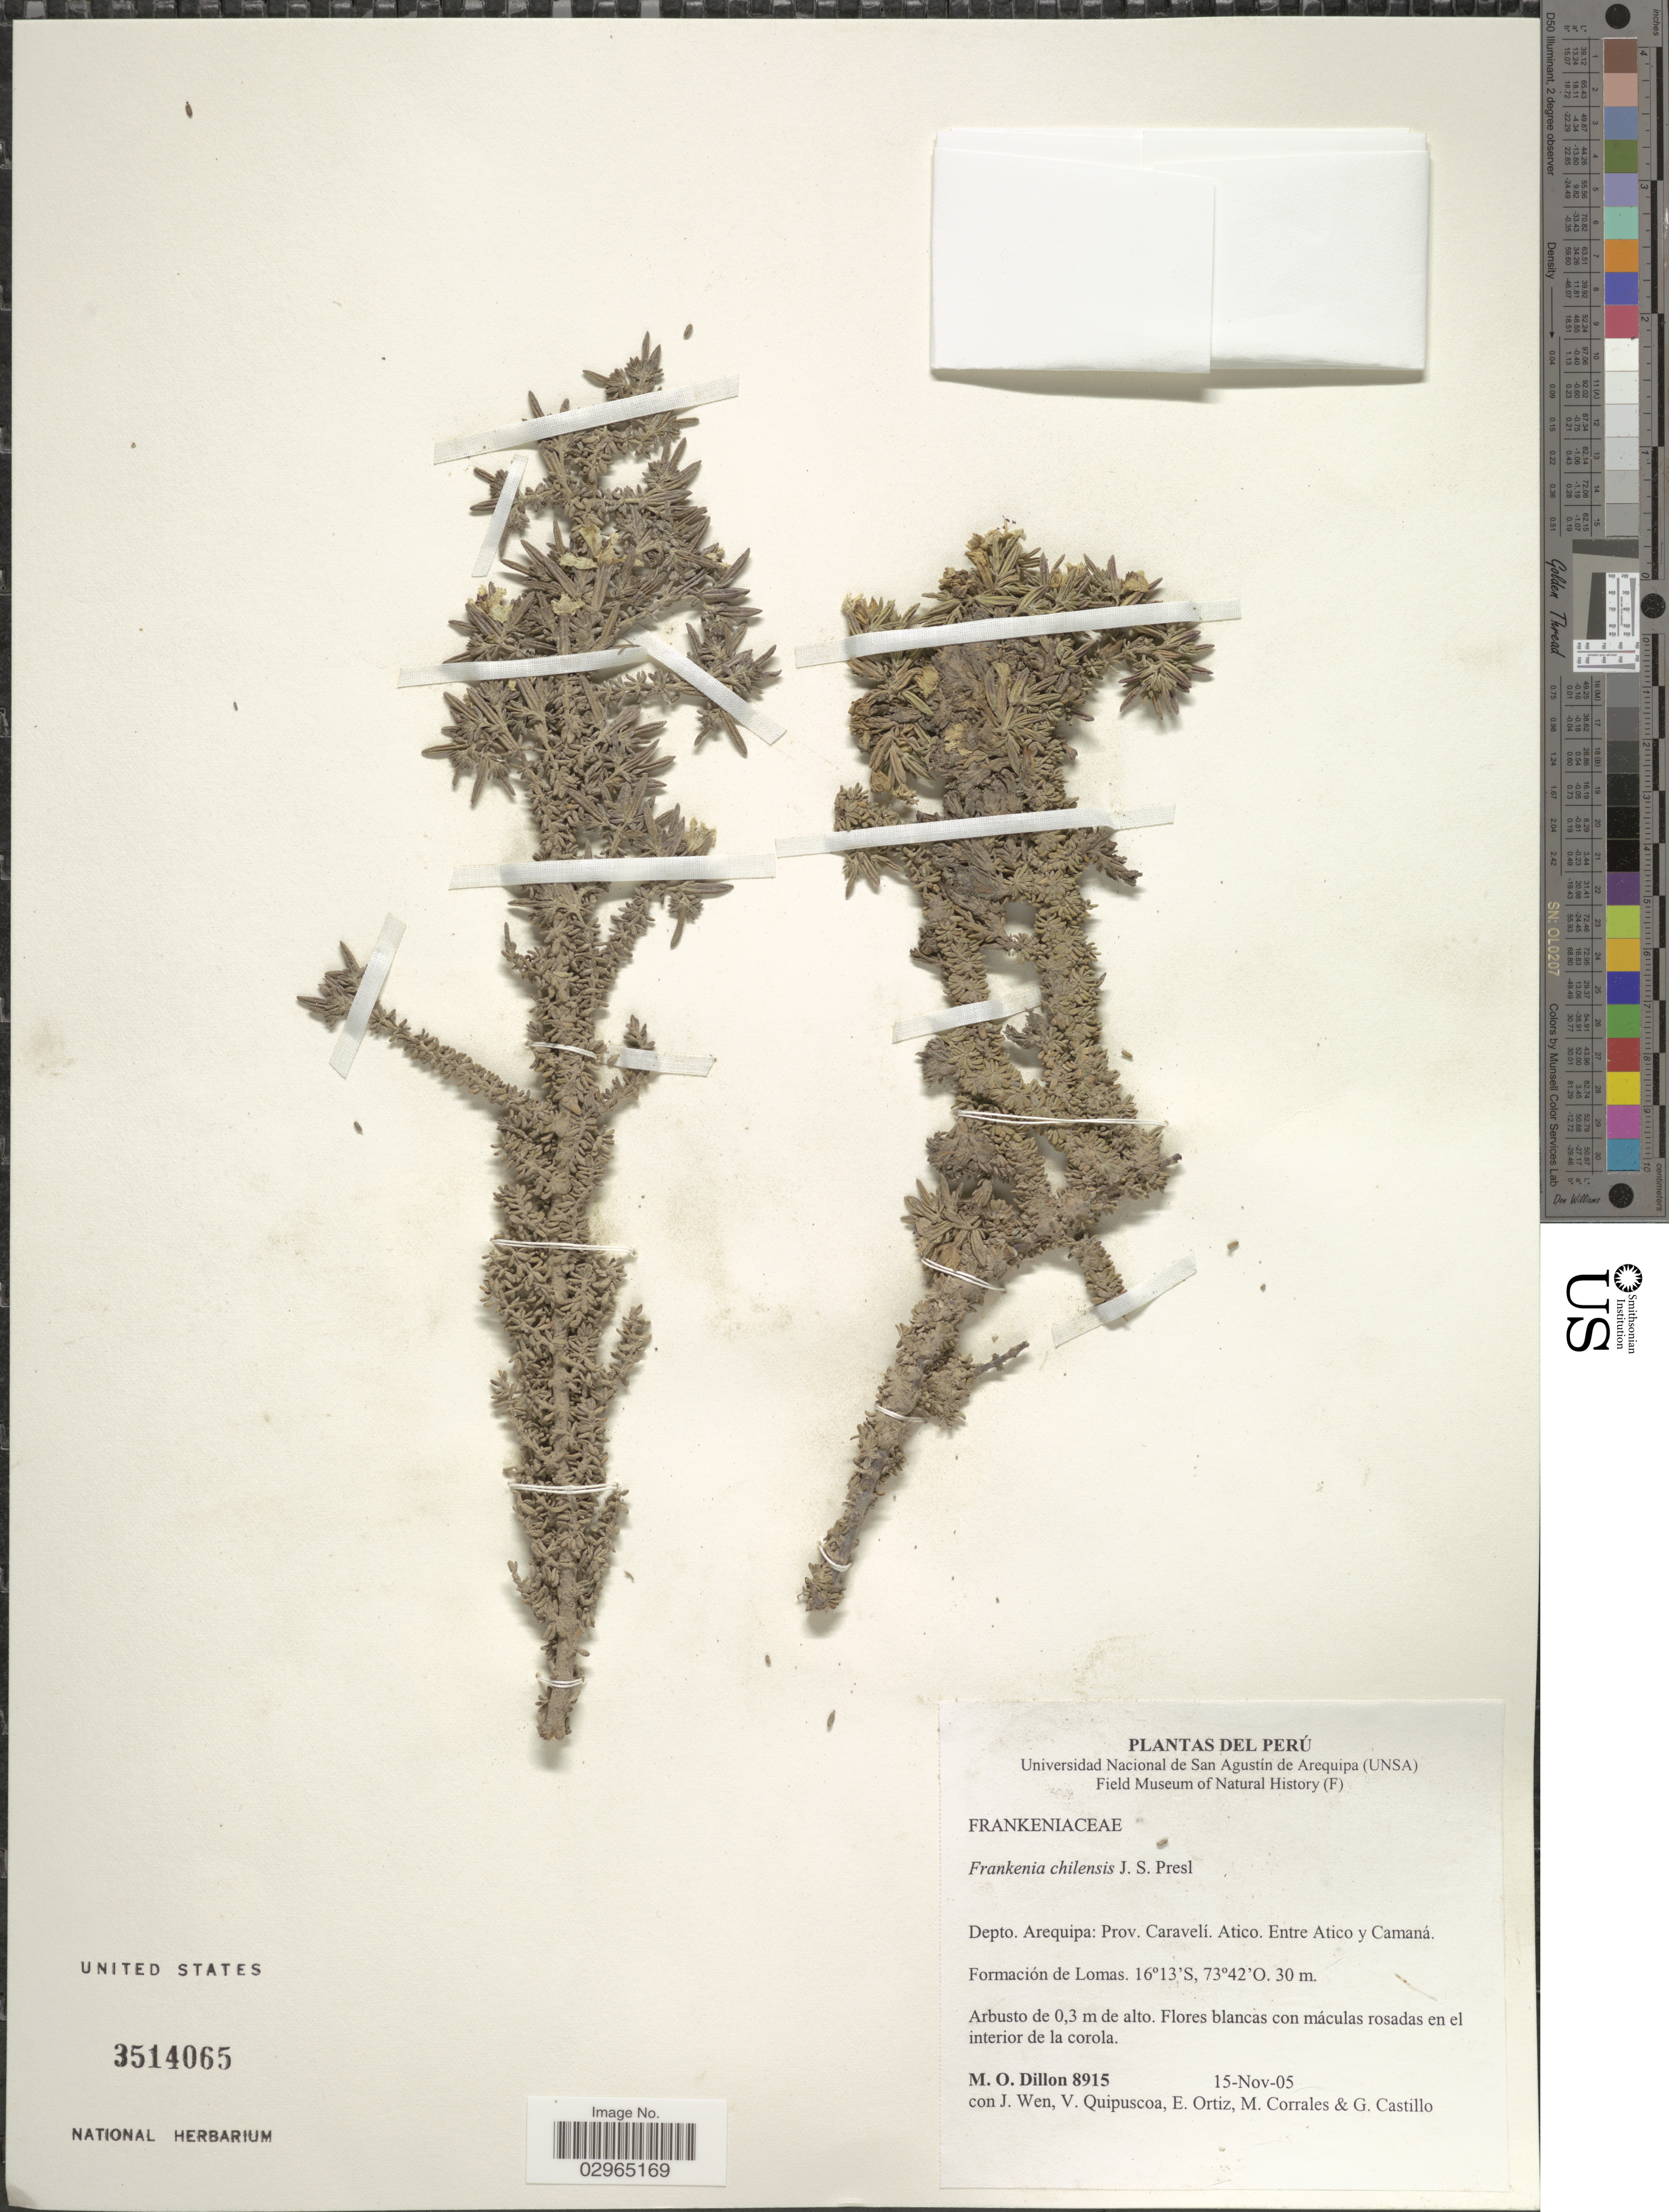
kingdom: Plantae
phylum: Tracheophyta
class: Magnoliopsida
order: Caryophyllales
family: Frankeniaceae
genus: Frankenia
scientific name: Frankenia chilensis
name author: C. Presl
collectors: M. O. Dillon, J. Wen, V. Quipuscoa, E. Ortiz & et al.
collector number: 8915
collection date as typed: Transcribed d/m/y: 15/11/5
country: Peru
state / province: Arequipa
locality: Depto. Arequipa: Prov. Caravelí. Atico. Entre Atico y Camaná. Formación de Lomas.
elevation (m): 30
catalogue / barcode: US 3514065